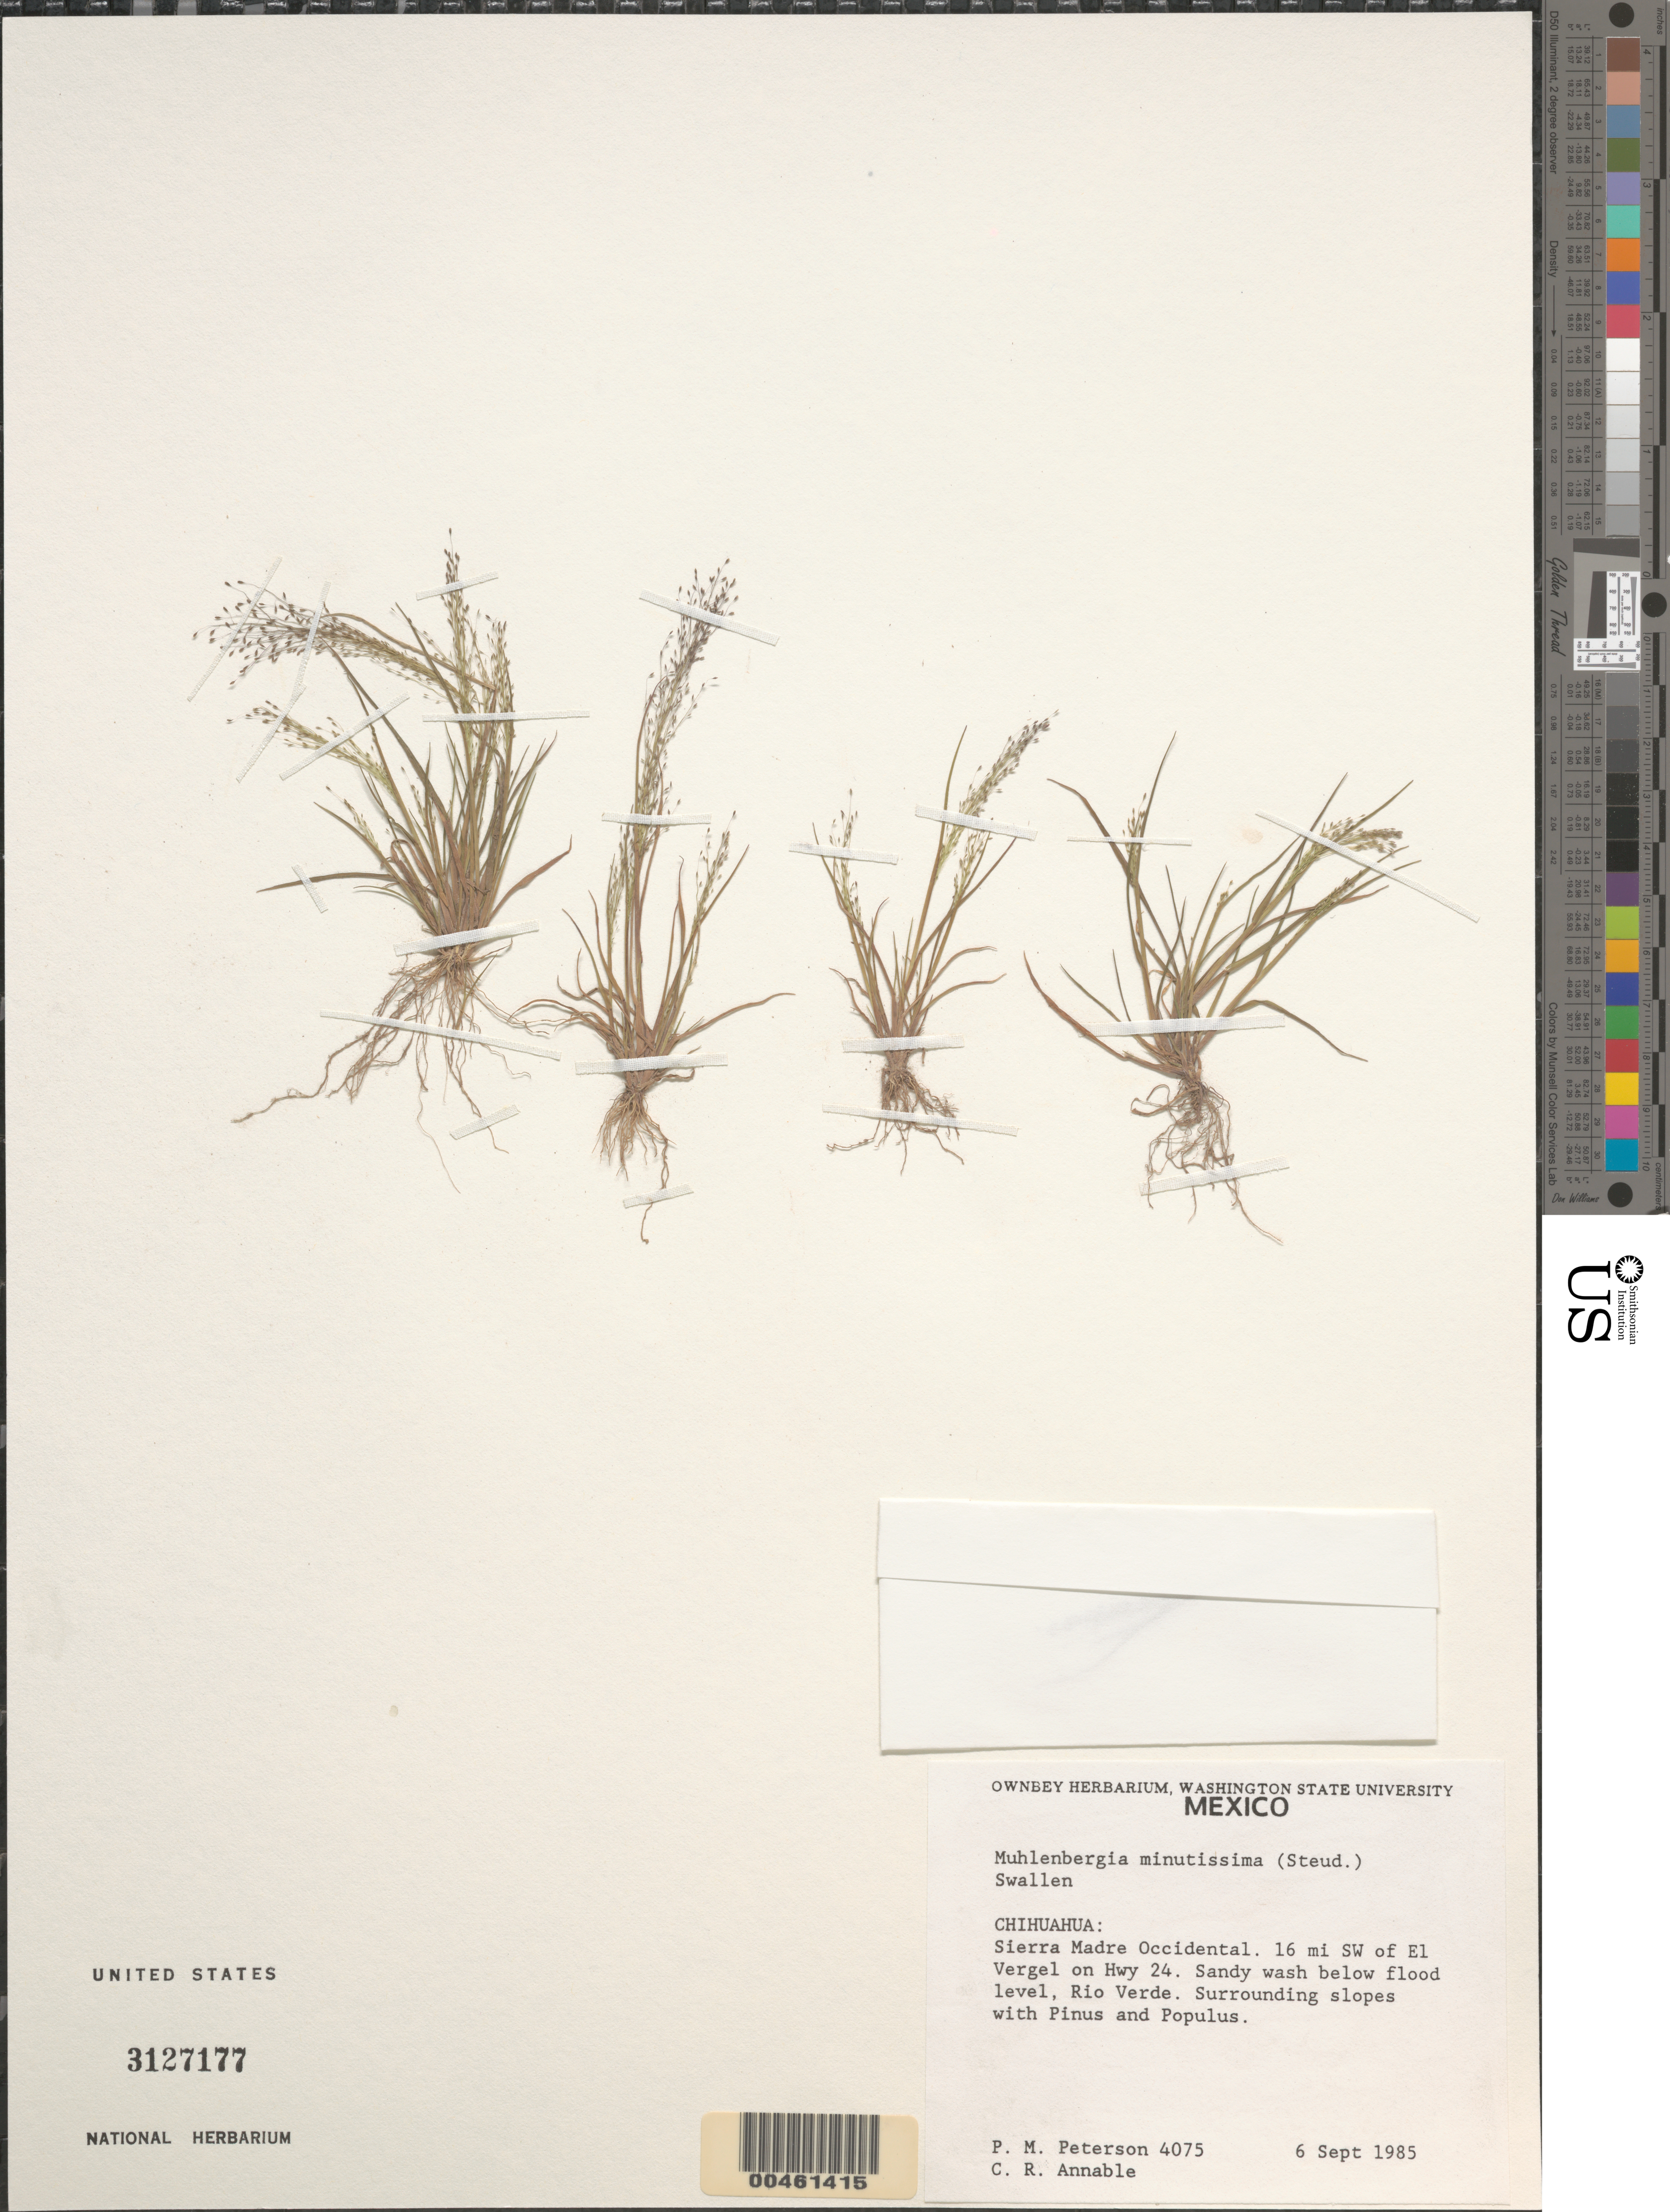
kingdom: Plantae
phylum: Tracheophyta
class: Liliopsida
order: Poales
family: Poaceae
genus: Muhlenbergia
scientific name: Muhlenbergia minutissima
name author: (Steud.) Swallen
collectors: P. M. Peterson & C. R. Annable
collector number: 04075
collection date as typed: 06 Sep 1985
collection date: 1985-09-06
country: Mexico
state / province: Chihuahua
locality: Sierra Madre Occidental, 16 miles SW of El Vergel on Hwy 24.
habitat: Sandy wash below flood level, Rio Verde. Surrounding slopes with Pinus and Populus.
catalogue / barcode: US 3127177